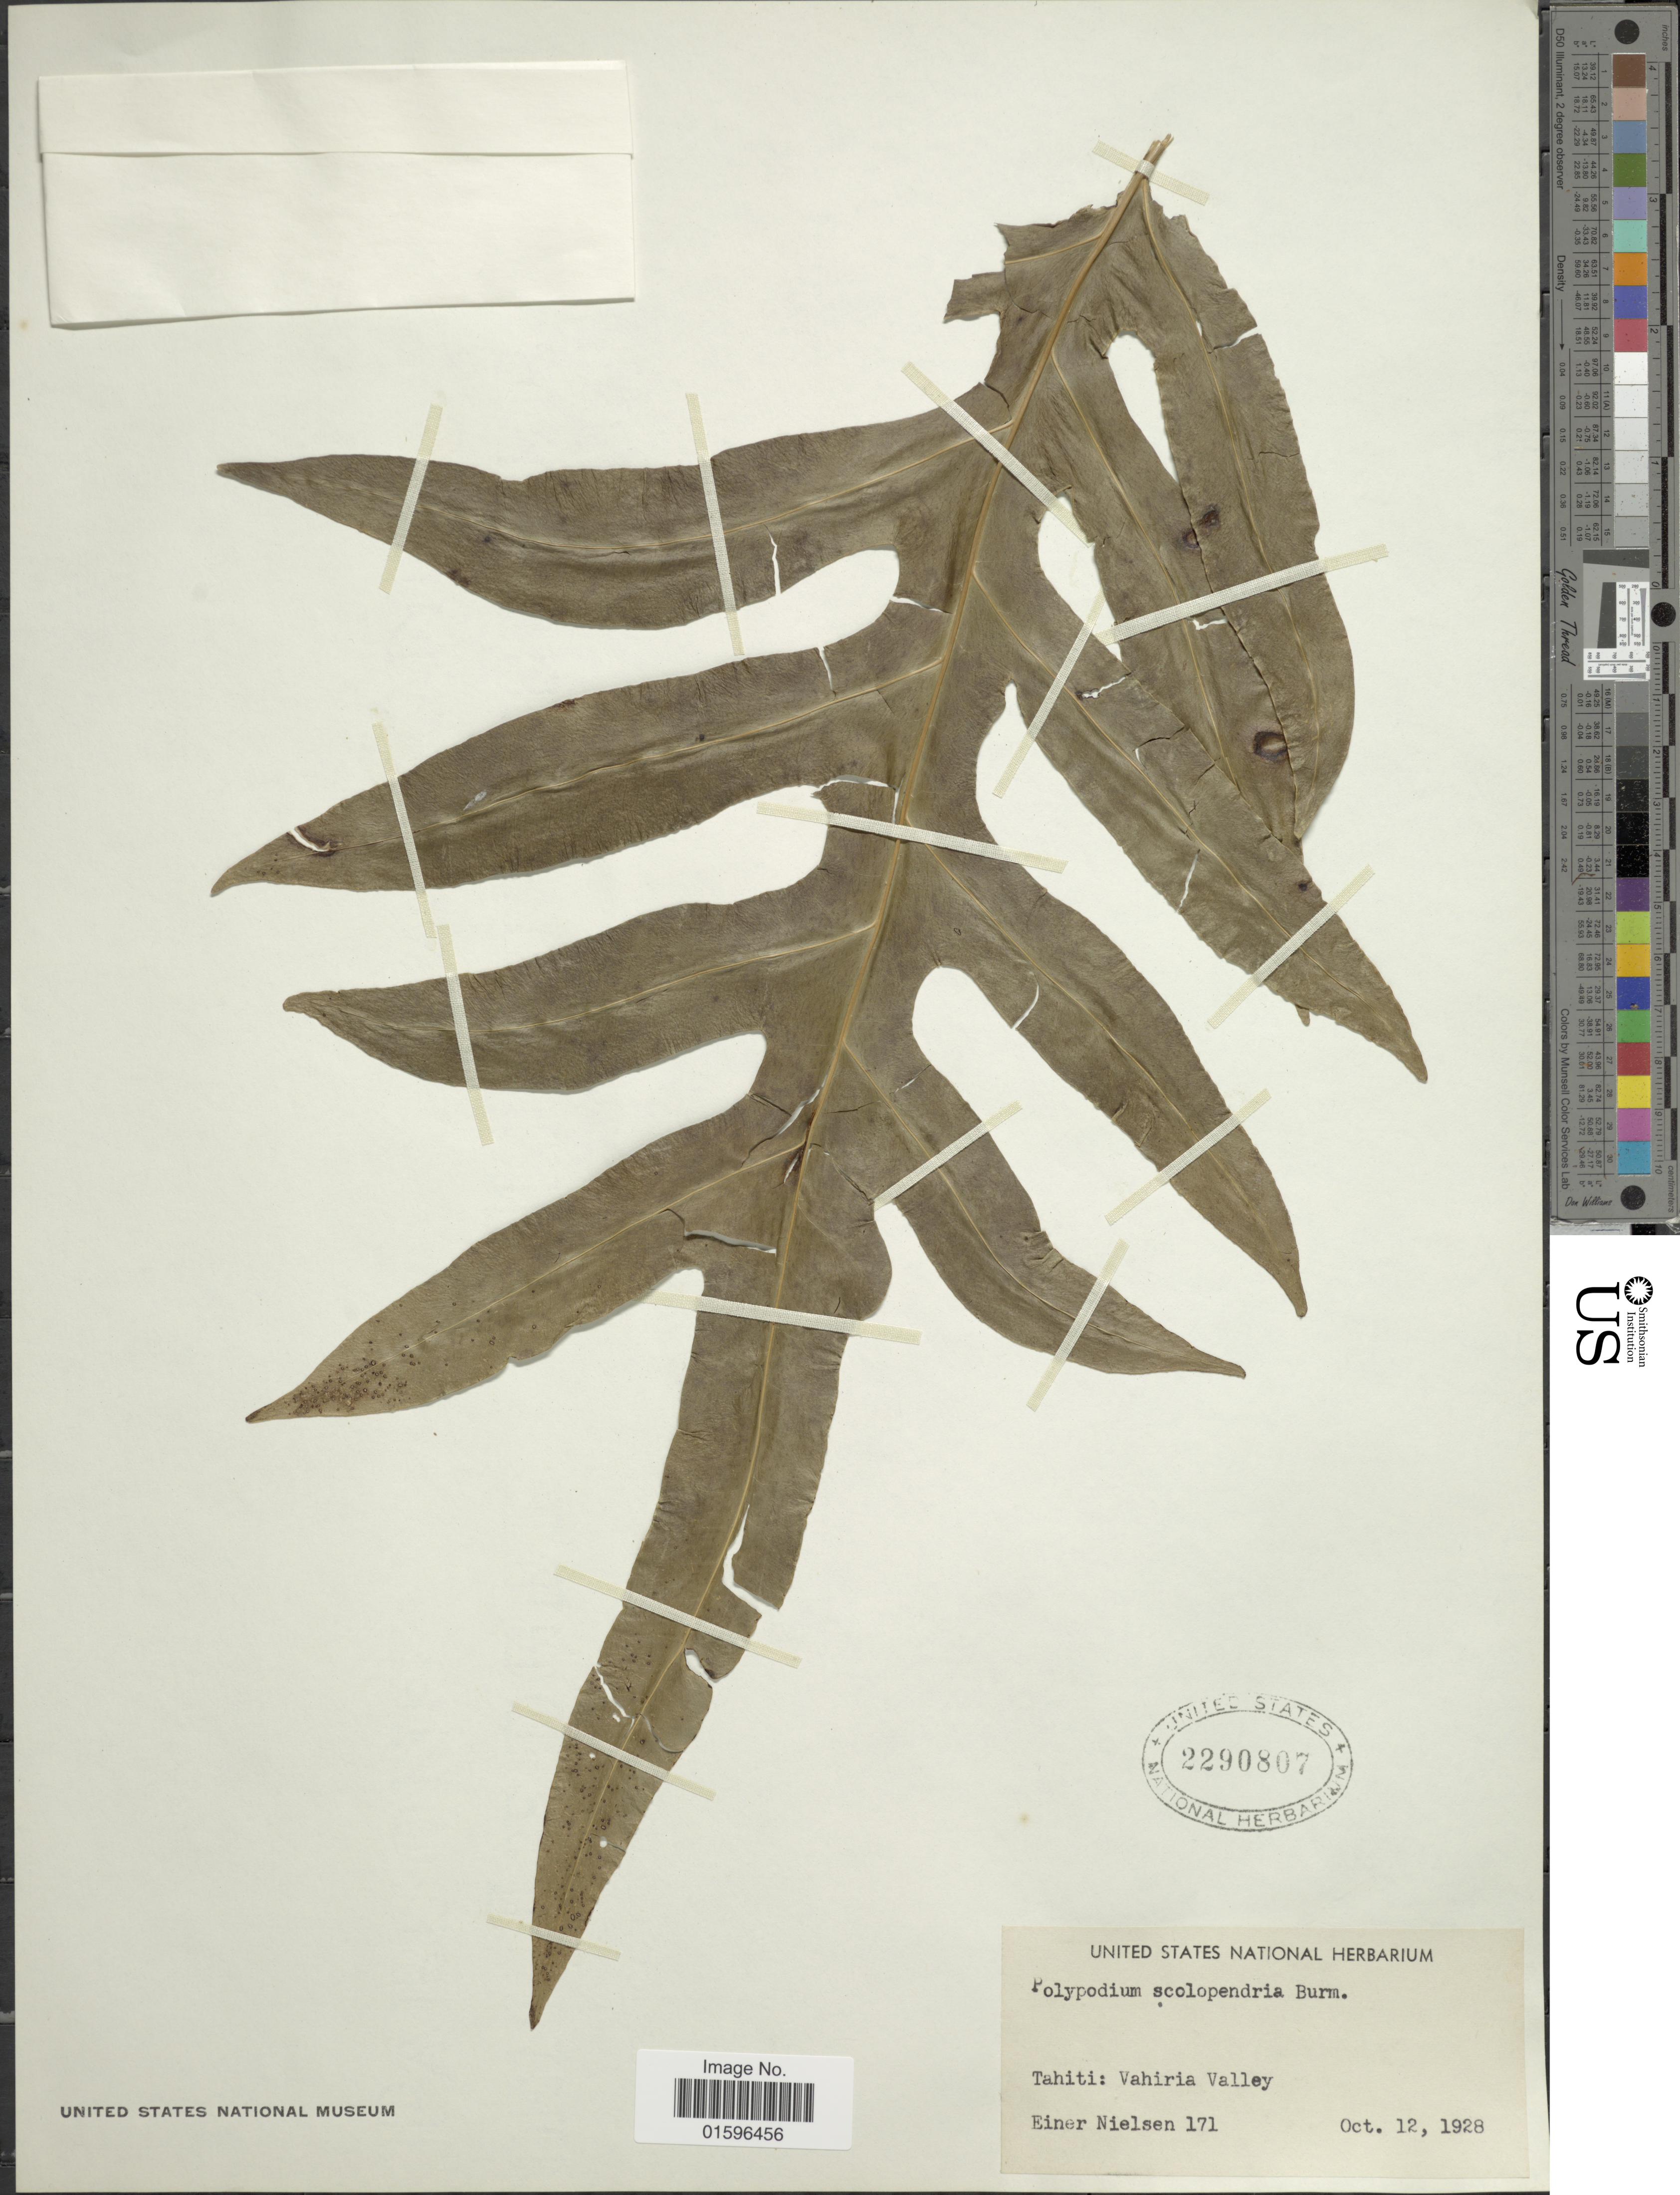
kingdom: Plantae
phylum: Tracheophyta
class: Polypodiopsida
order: Polypodiales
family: Polypodiaceae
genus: Polypodium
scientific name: Polypodium scolopendria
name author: Burm. f.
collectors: E. Nielsen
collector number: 171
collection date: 1928-10-12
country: French Polynesia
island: Tahiti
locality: Tahiti: Vahiria Valley.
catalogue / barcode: US 2290807